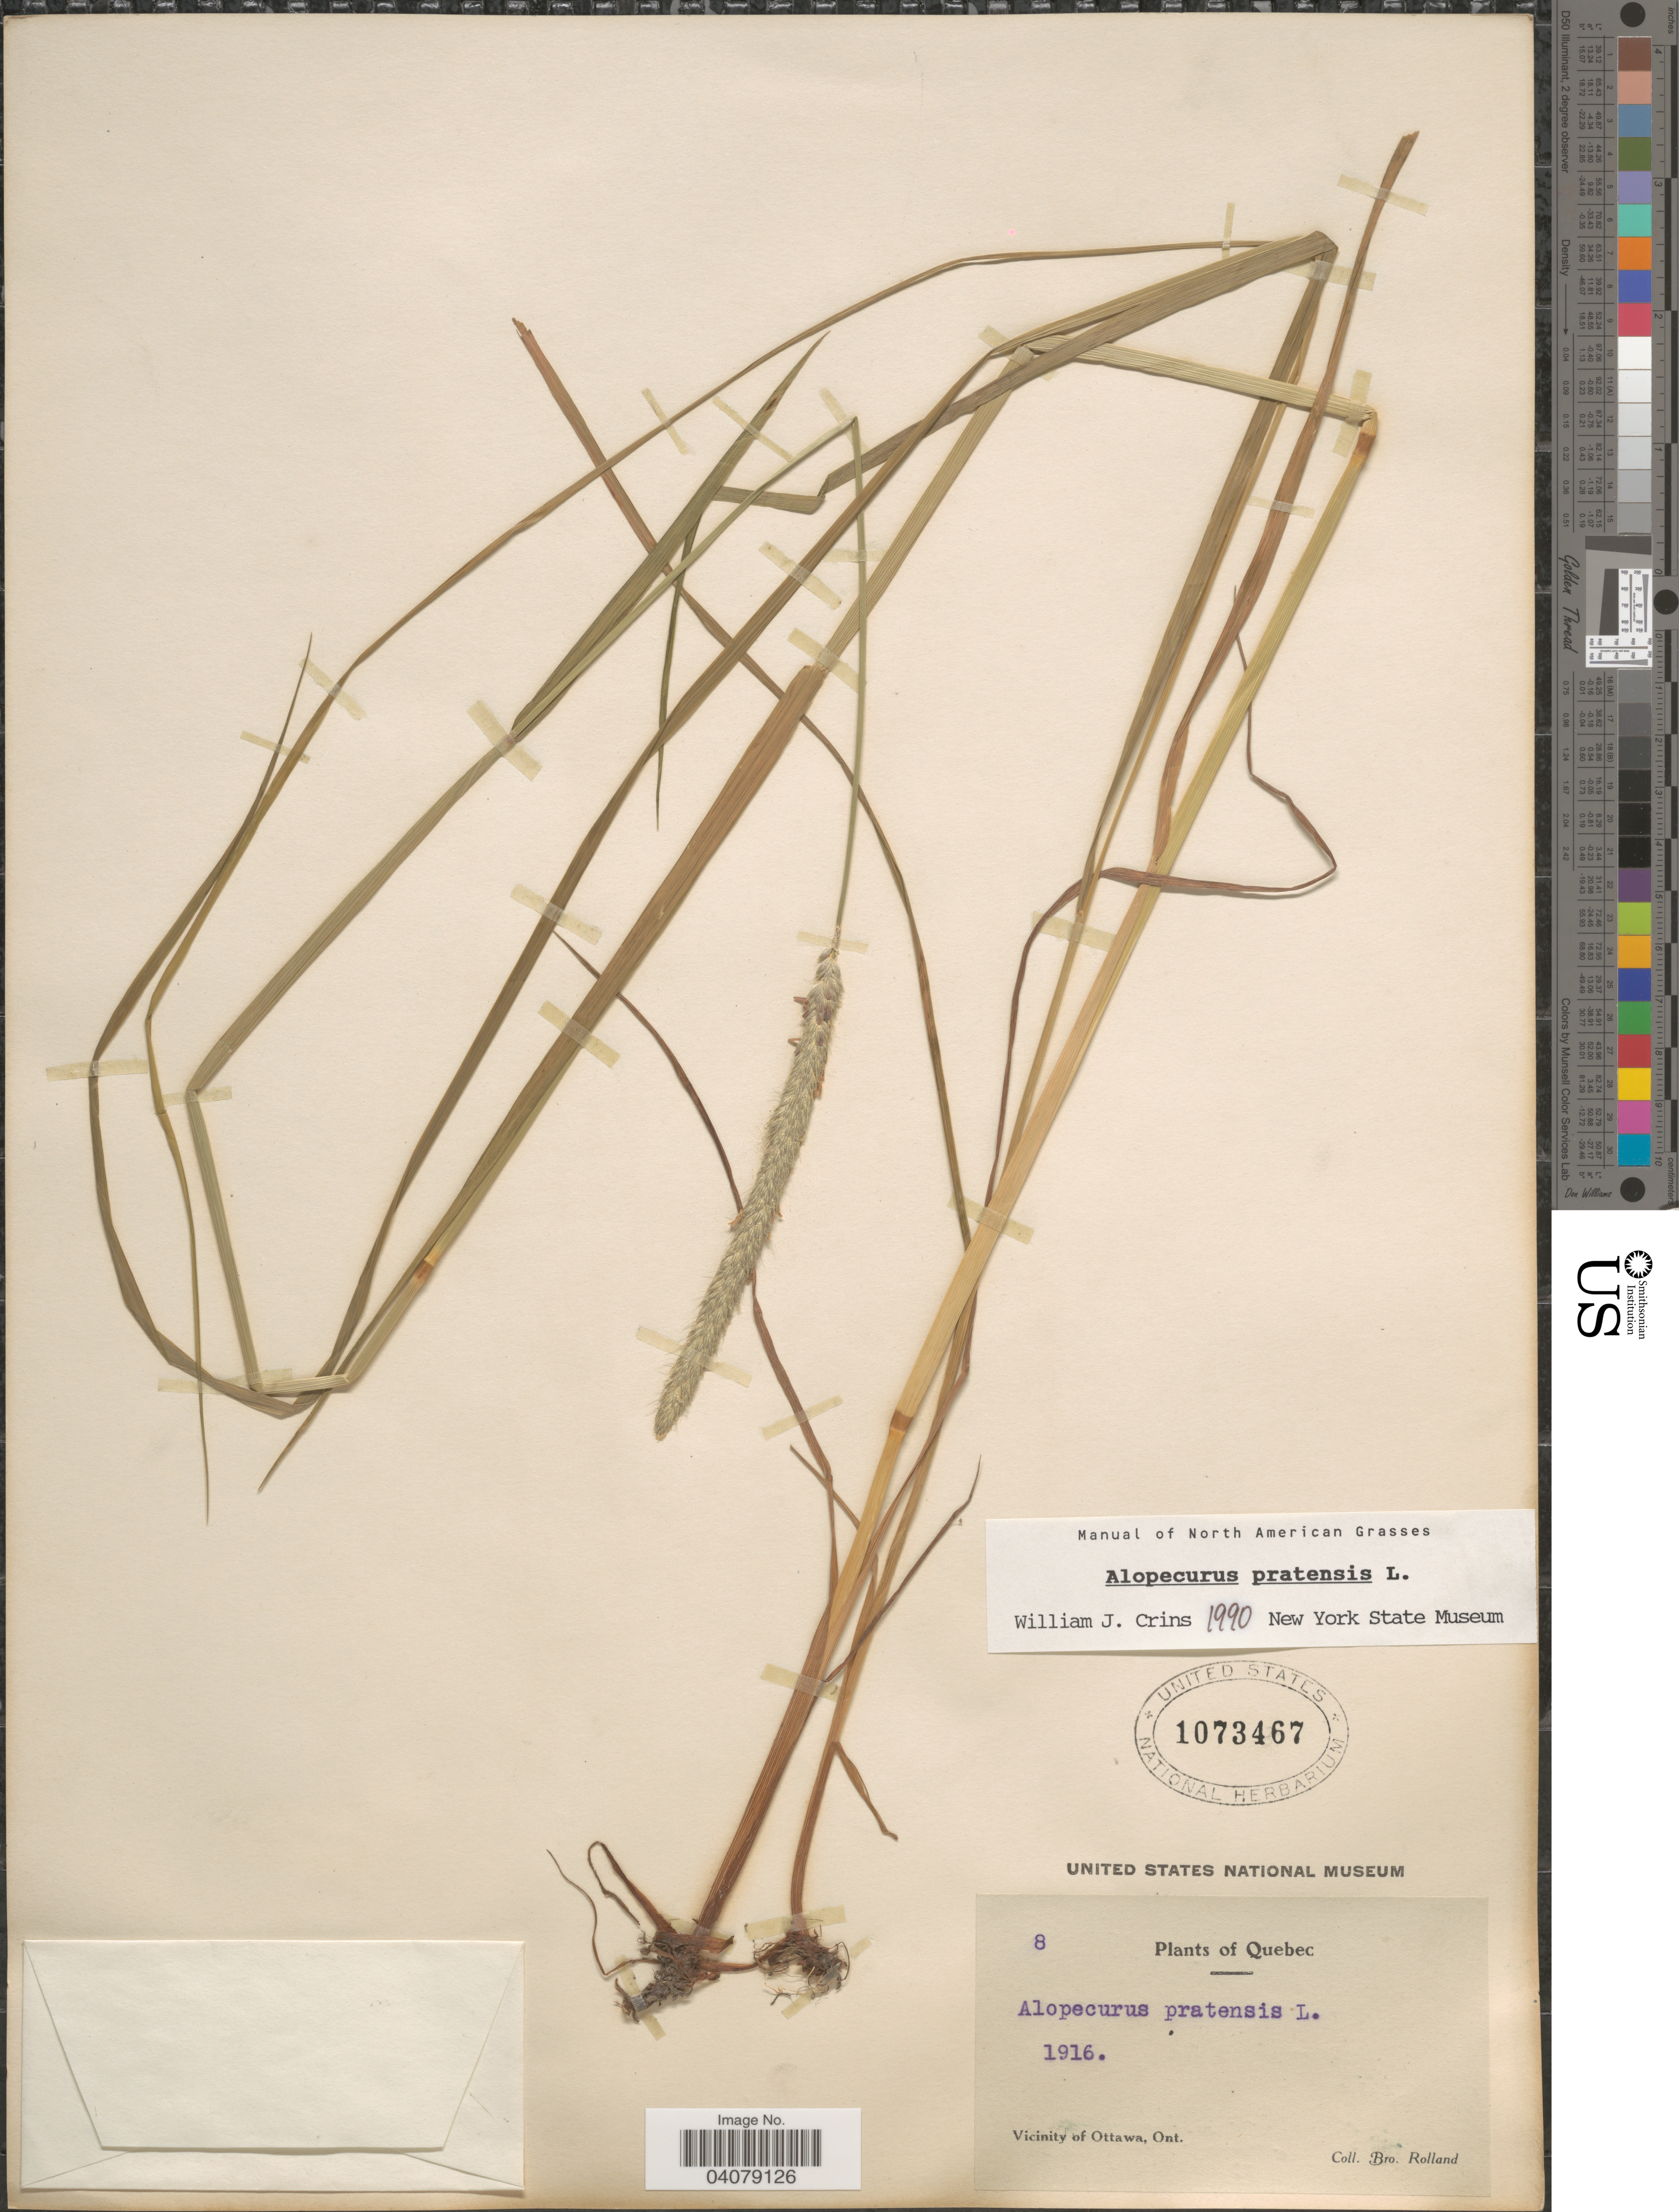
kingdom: Plantae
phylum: Tracheophyta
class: Liliopsida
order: Poales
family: Poaceae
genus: Alopecurus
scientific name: Alopecurus pratensis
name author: L.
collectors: B. Rolland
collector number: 8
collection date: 1916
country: Canada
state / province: Ontario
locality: Vicinity of Ottawa.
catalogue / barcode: US 1073467